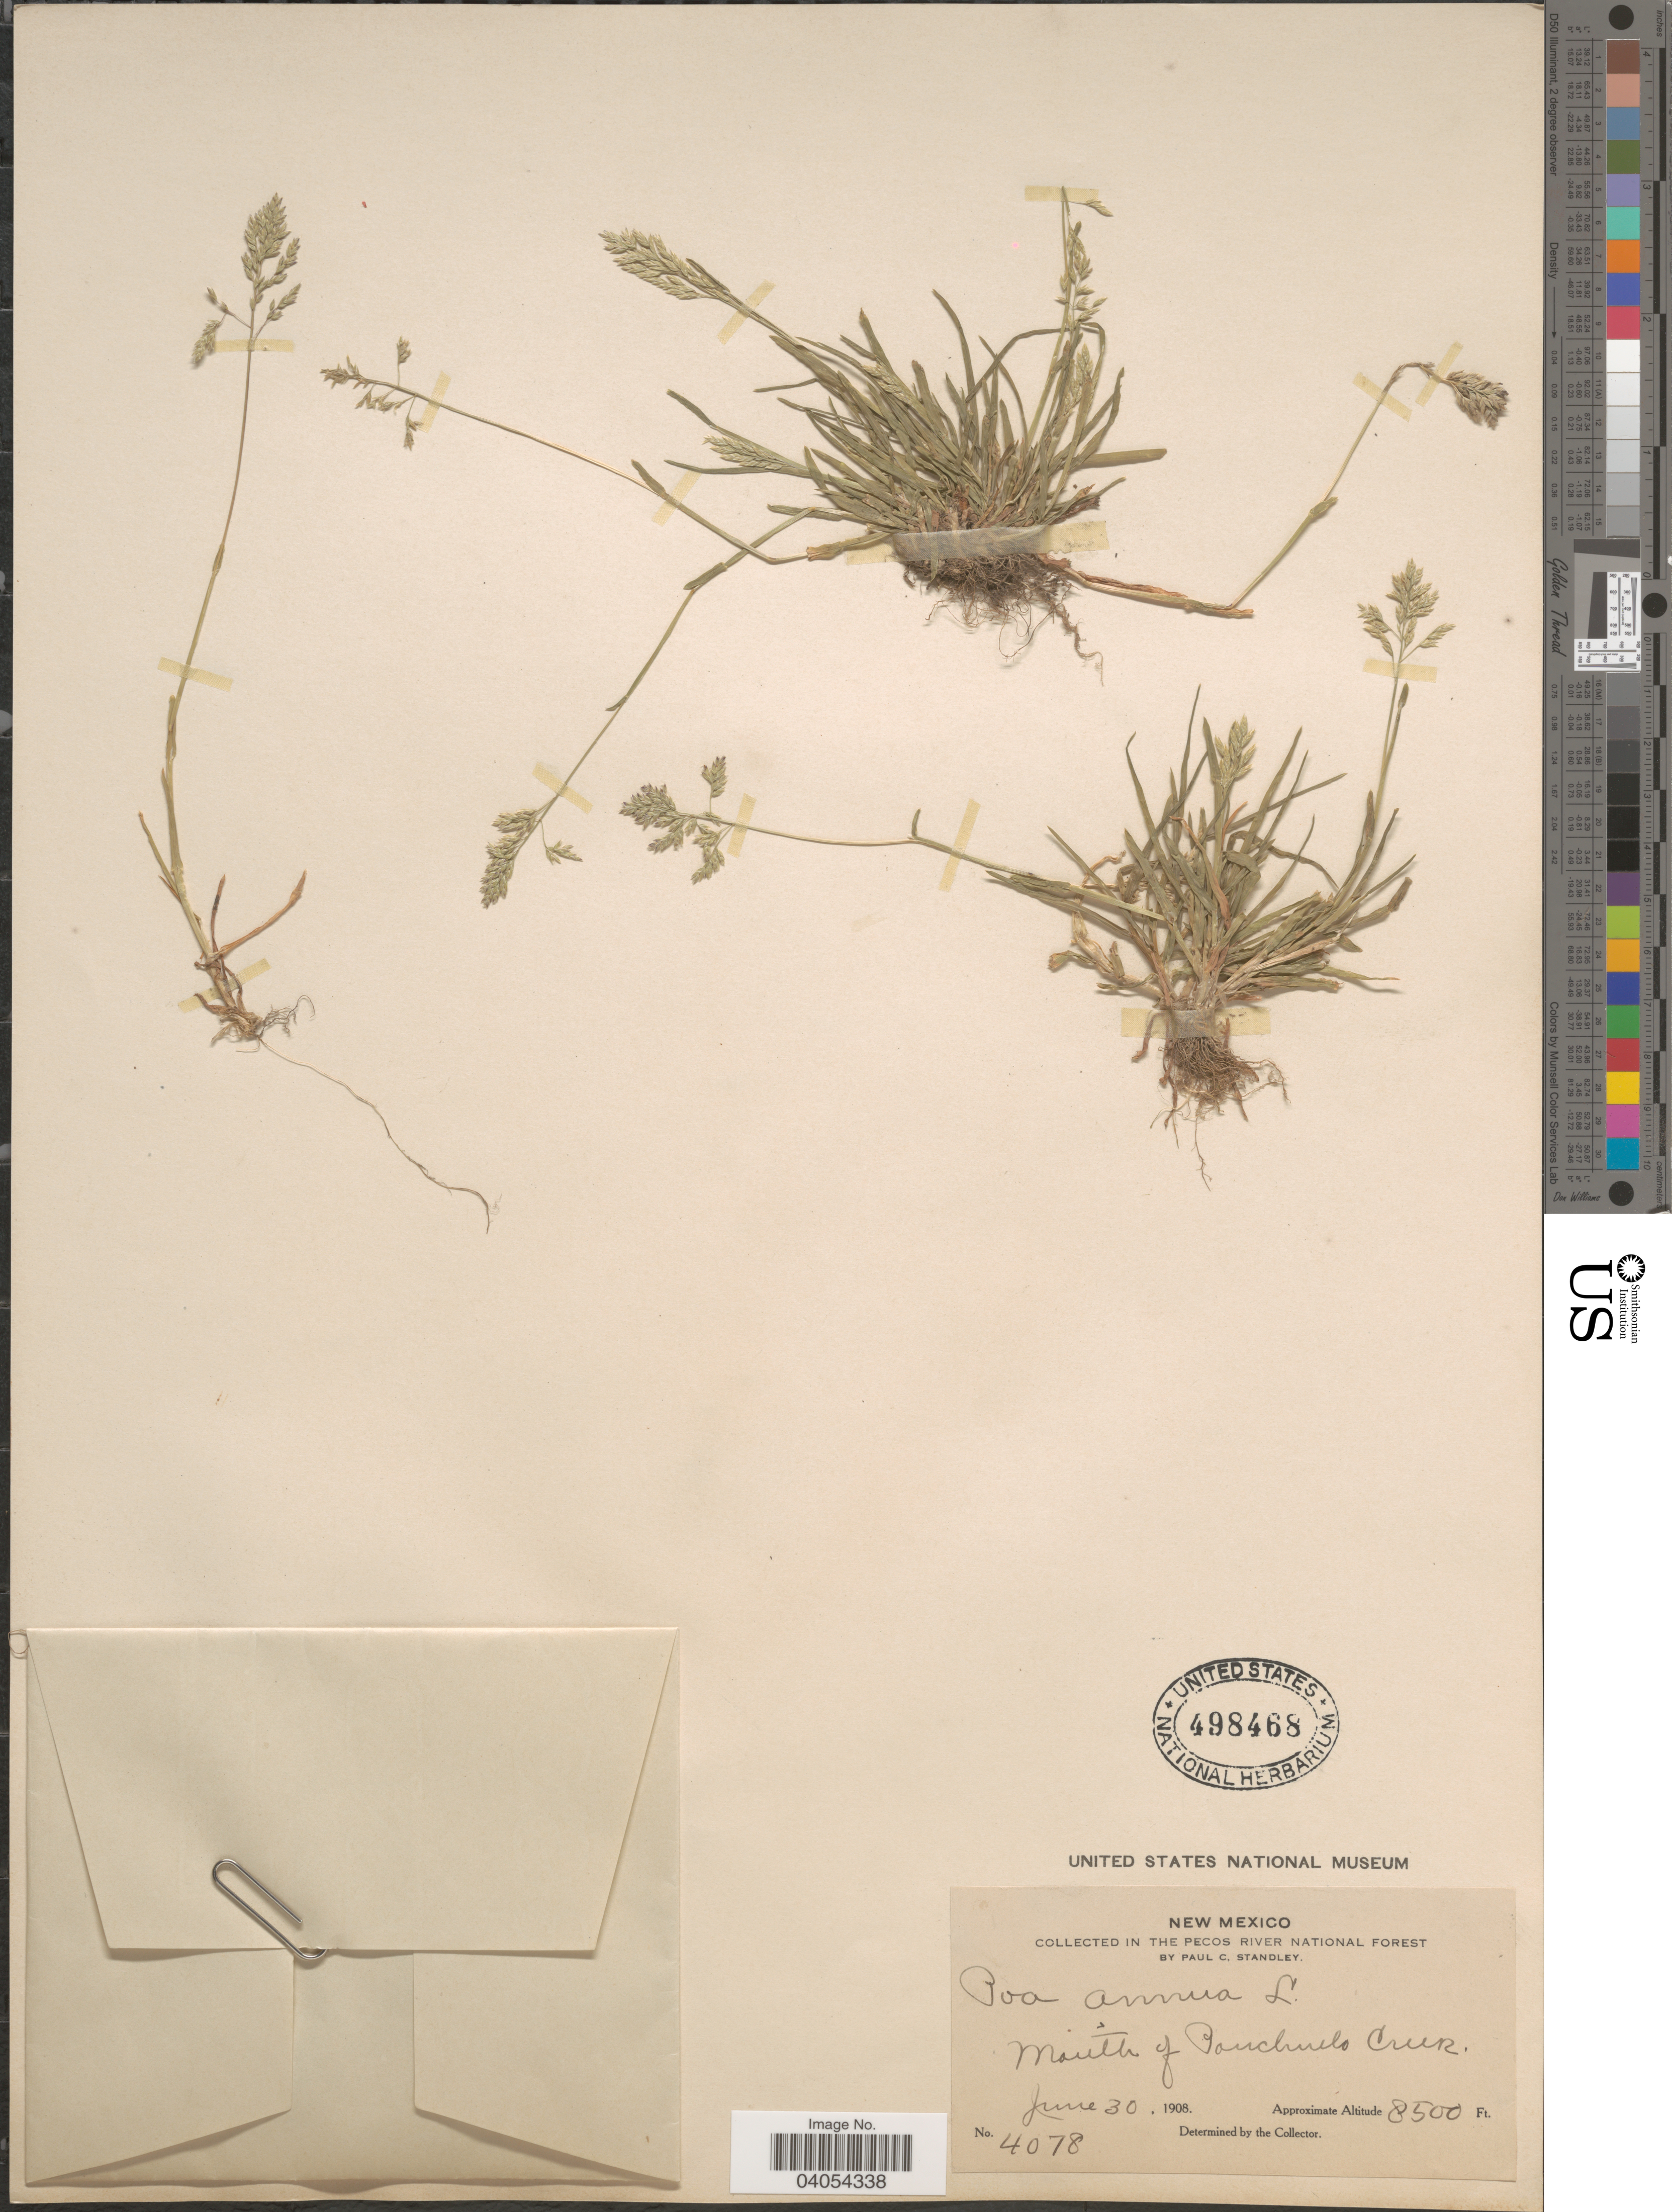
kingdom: Plantae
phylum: Tracheophyta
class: Liliopsida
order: Poales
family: Poaceae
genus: Poa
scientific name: Poa annua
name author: L.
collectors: P. C. Standley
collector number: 4078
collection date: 1908-06-30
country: United States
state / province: New Mexico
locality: Mouth of Panchuela Creek, Pecos River National Forest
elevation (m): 2591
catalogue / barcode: US 498468